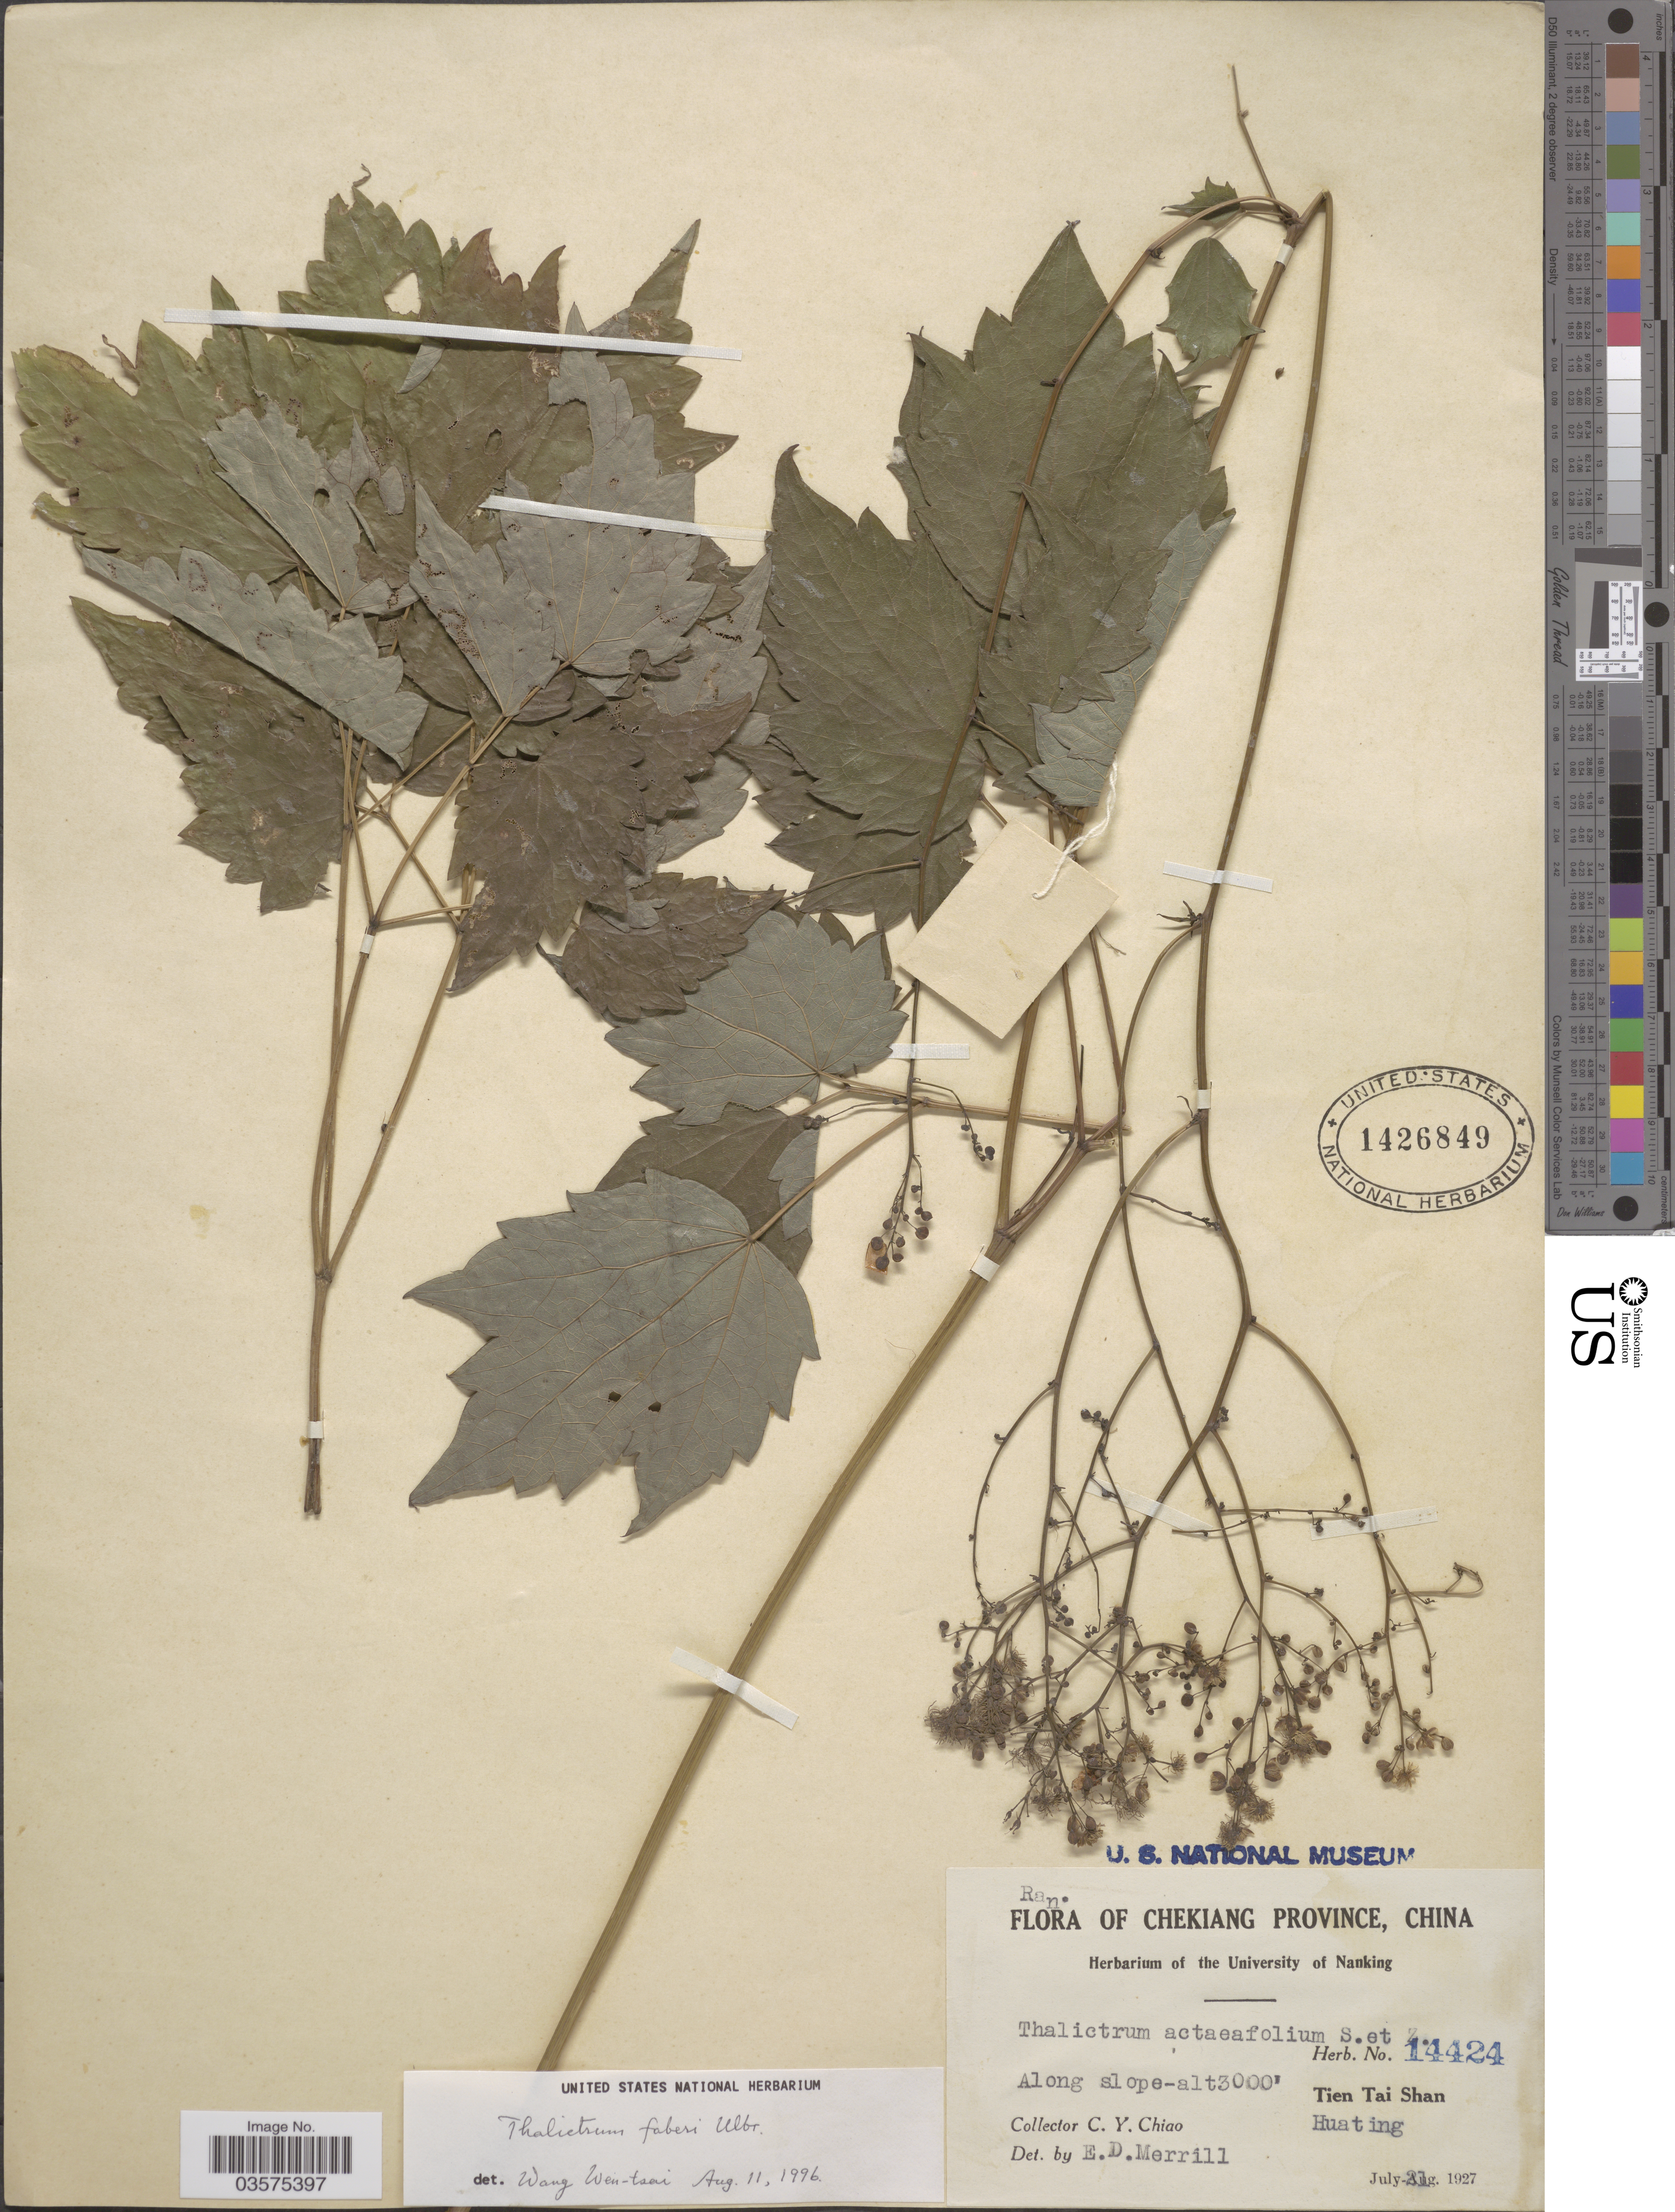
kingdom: Plantae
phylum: Tracheophyta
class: Magnoliopsida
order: Ranunculales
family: Ranunculaceae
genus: Thalictrum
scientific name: Thalictrum faberi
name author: Ulbr.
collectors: C. Y. Chiao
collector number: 14424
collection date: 1927-07-21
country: China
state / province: Zhejiang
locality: Chekiang Province. Tien Tai Shan, Huating.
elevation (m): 914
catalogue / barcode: US 1426849